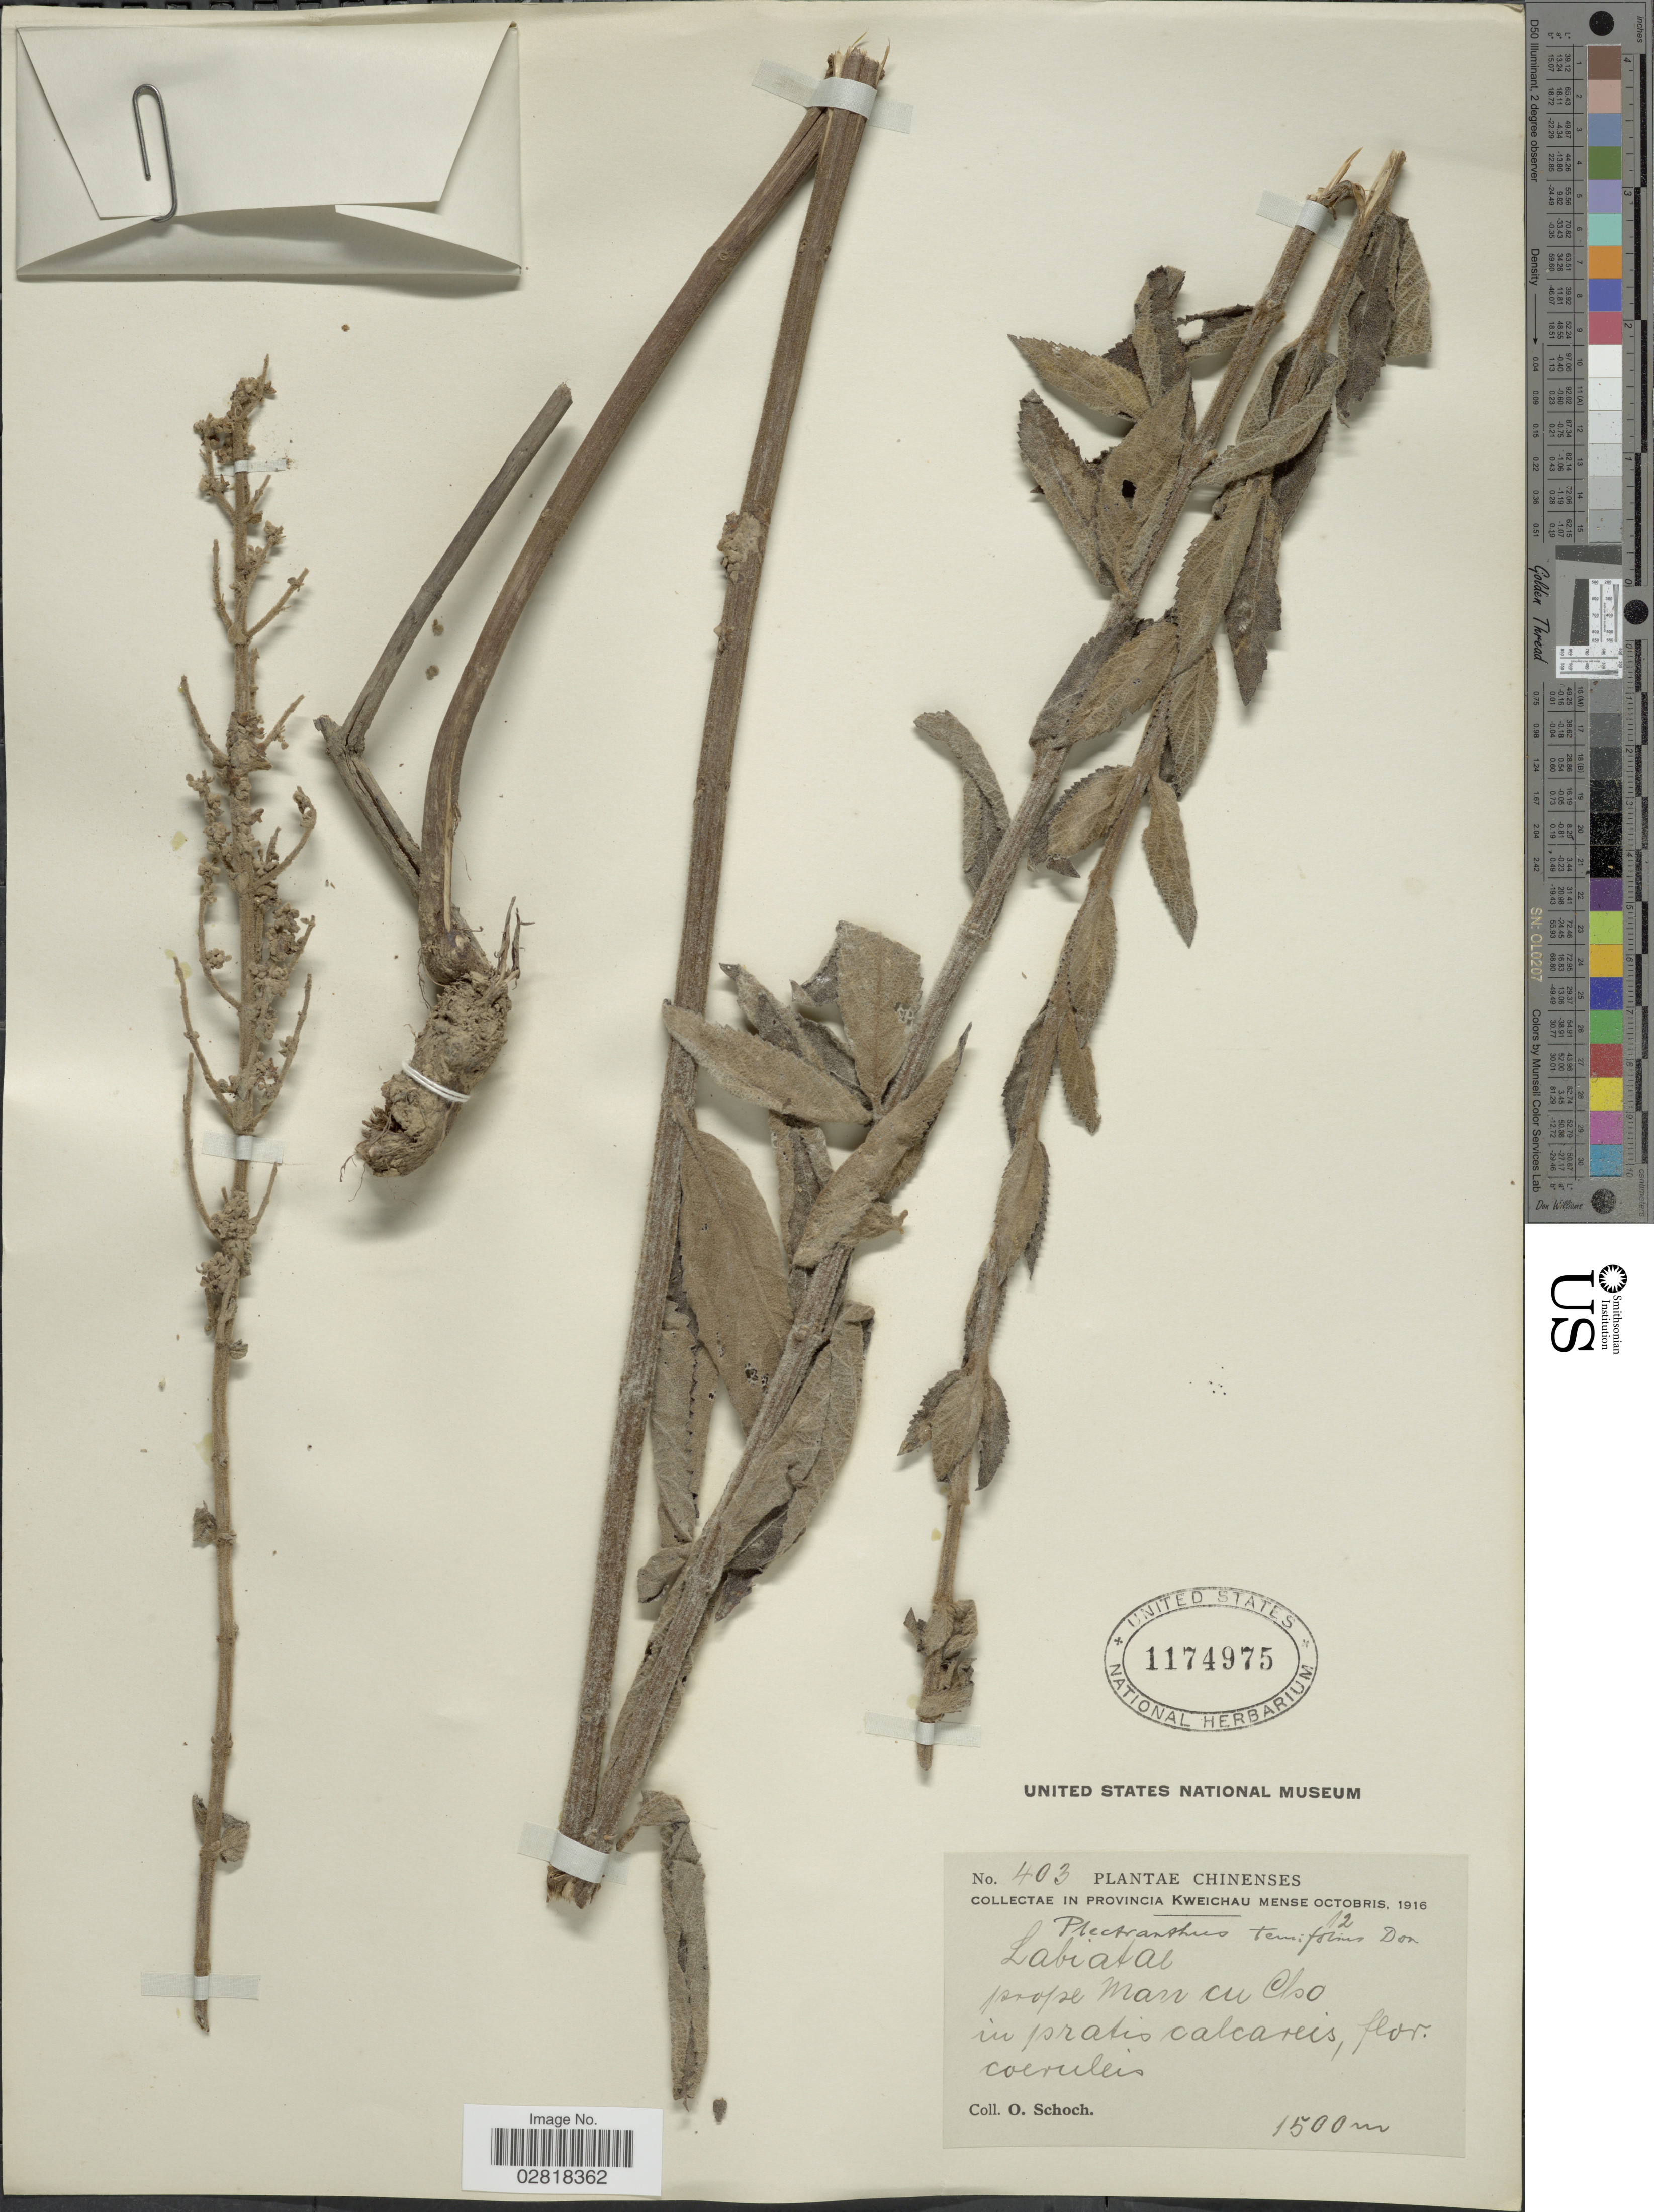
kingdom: Plantae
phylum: Tracheophyta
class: Magnoliopsida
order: Lamiales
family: Lamiaceae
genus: Plectranthus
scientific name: Plectranthus ternifolius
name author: D. Don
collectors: O. Schoch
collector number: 403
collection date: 1916-10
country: China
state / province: Guizhou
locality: Provincia Kweichau, prope Man cu Cho [interpreted].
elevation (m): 1500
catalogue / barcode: US 1174975